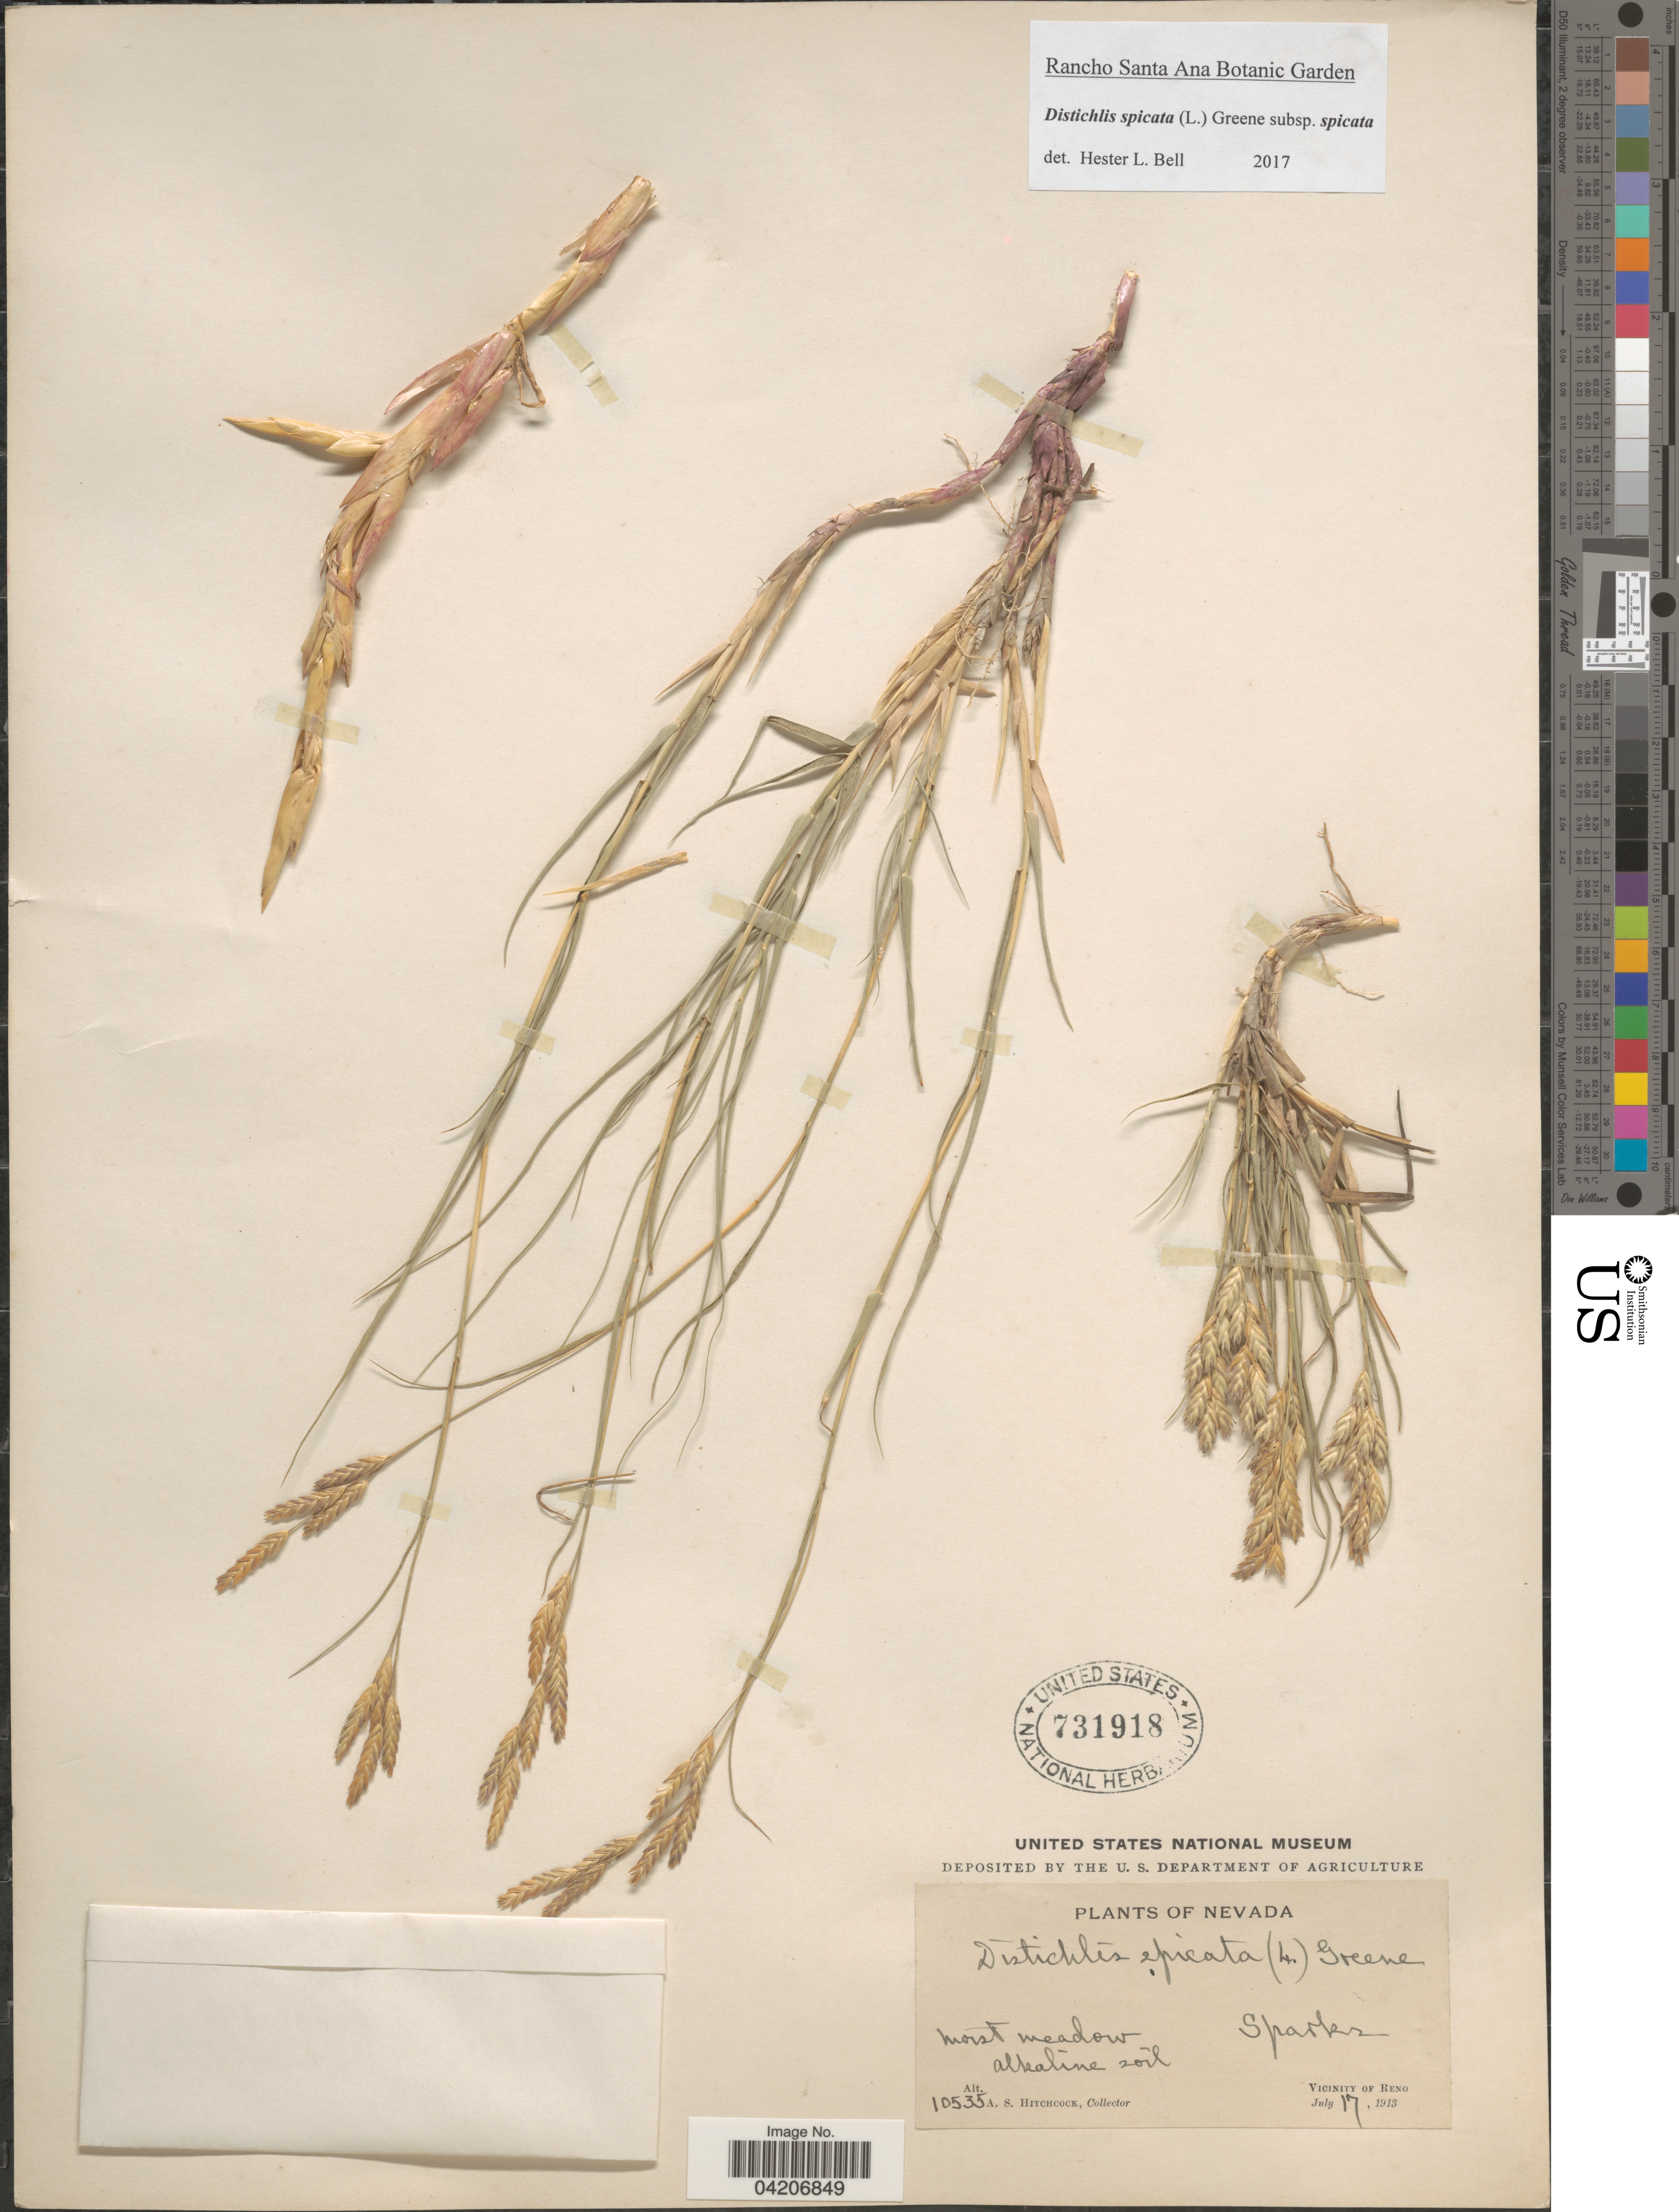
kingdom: Plantae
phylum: Tracheophyta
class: Liliopsida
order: Poales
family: Poaceae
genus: Distichlis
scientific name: Distichlis spicata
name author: (L.) Greene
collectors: A. S. Hitchcock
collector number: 10535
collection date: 1913-07-17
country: United States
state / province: Nevada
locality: Sparks.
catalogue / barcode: US 731918